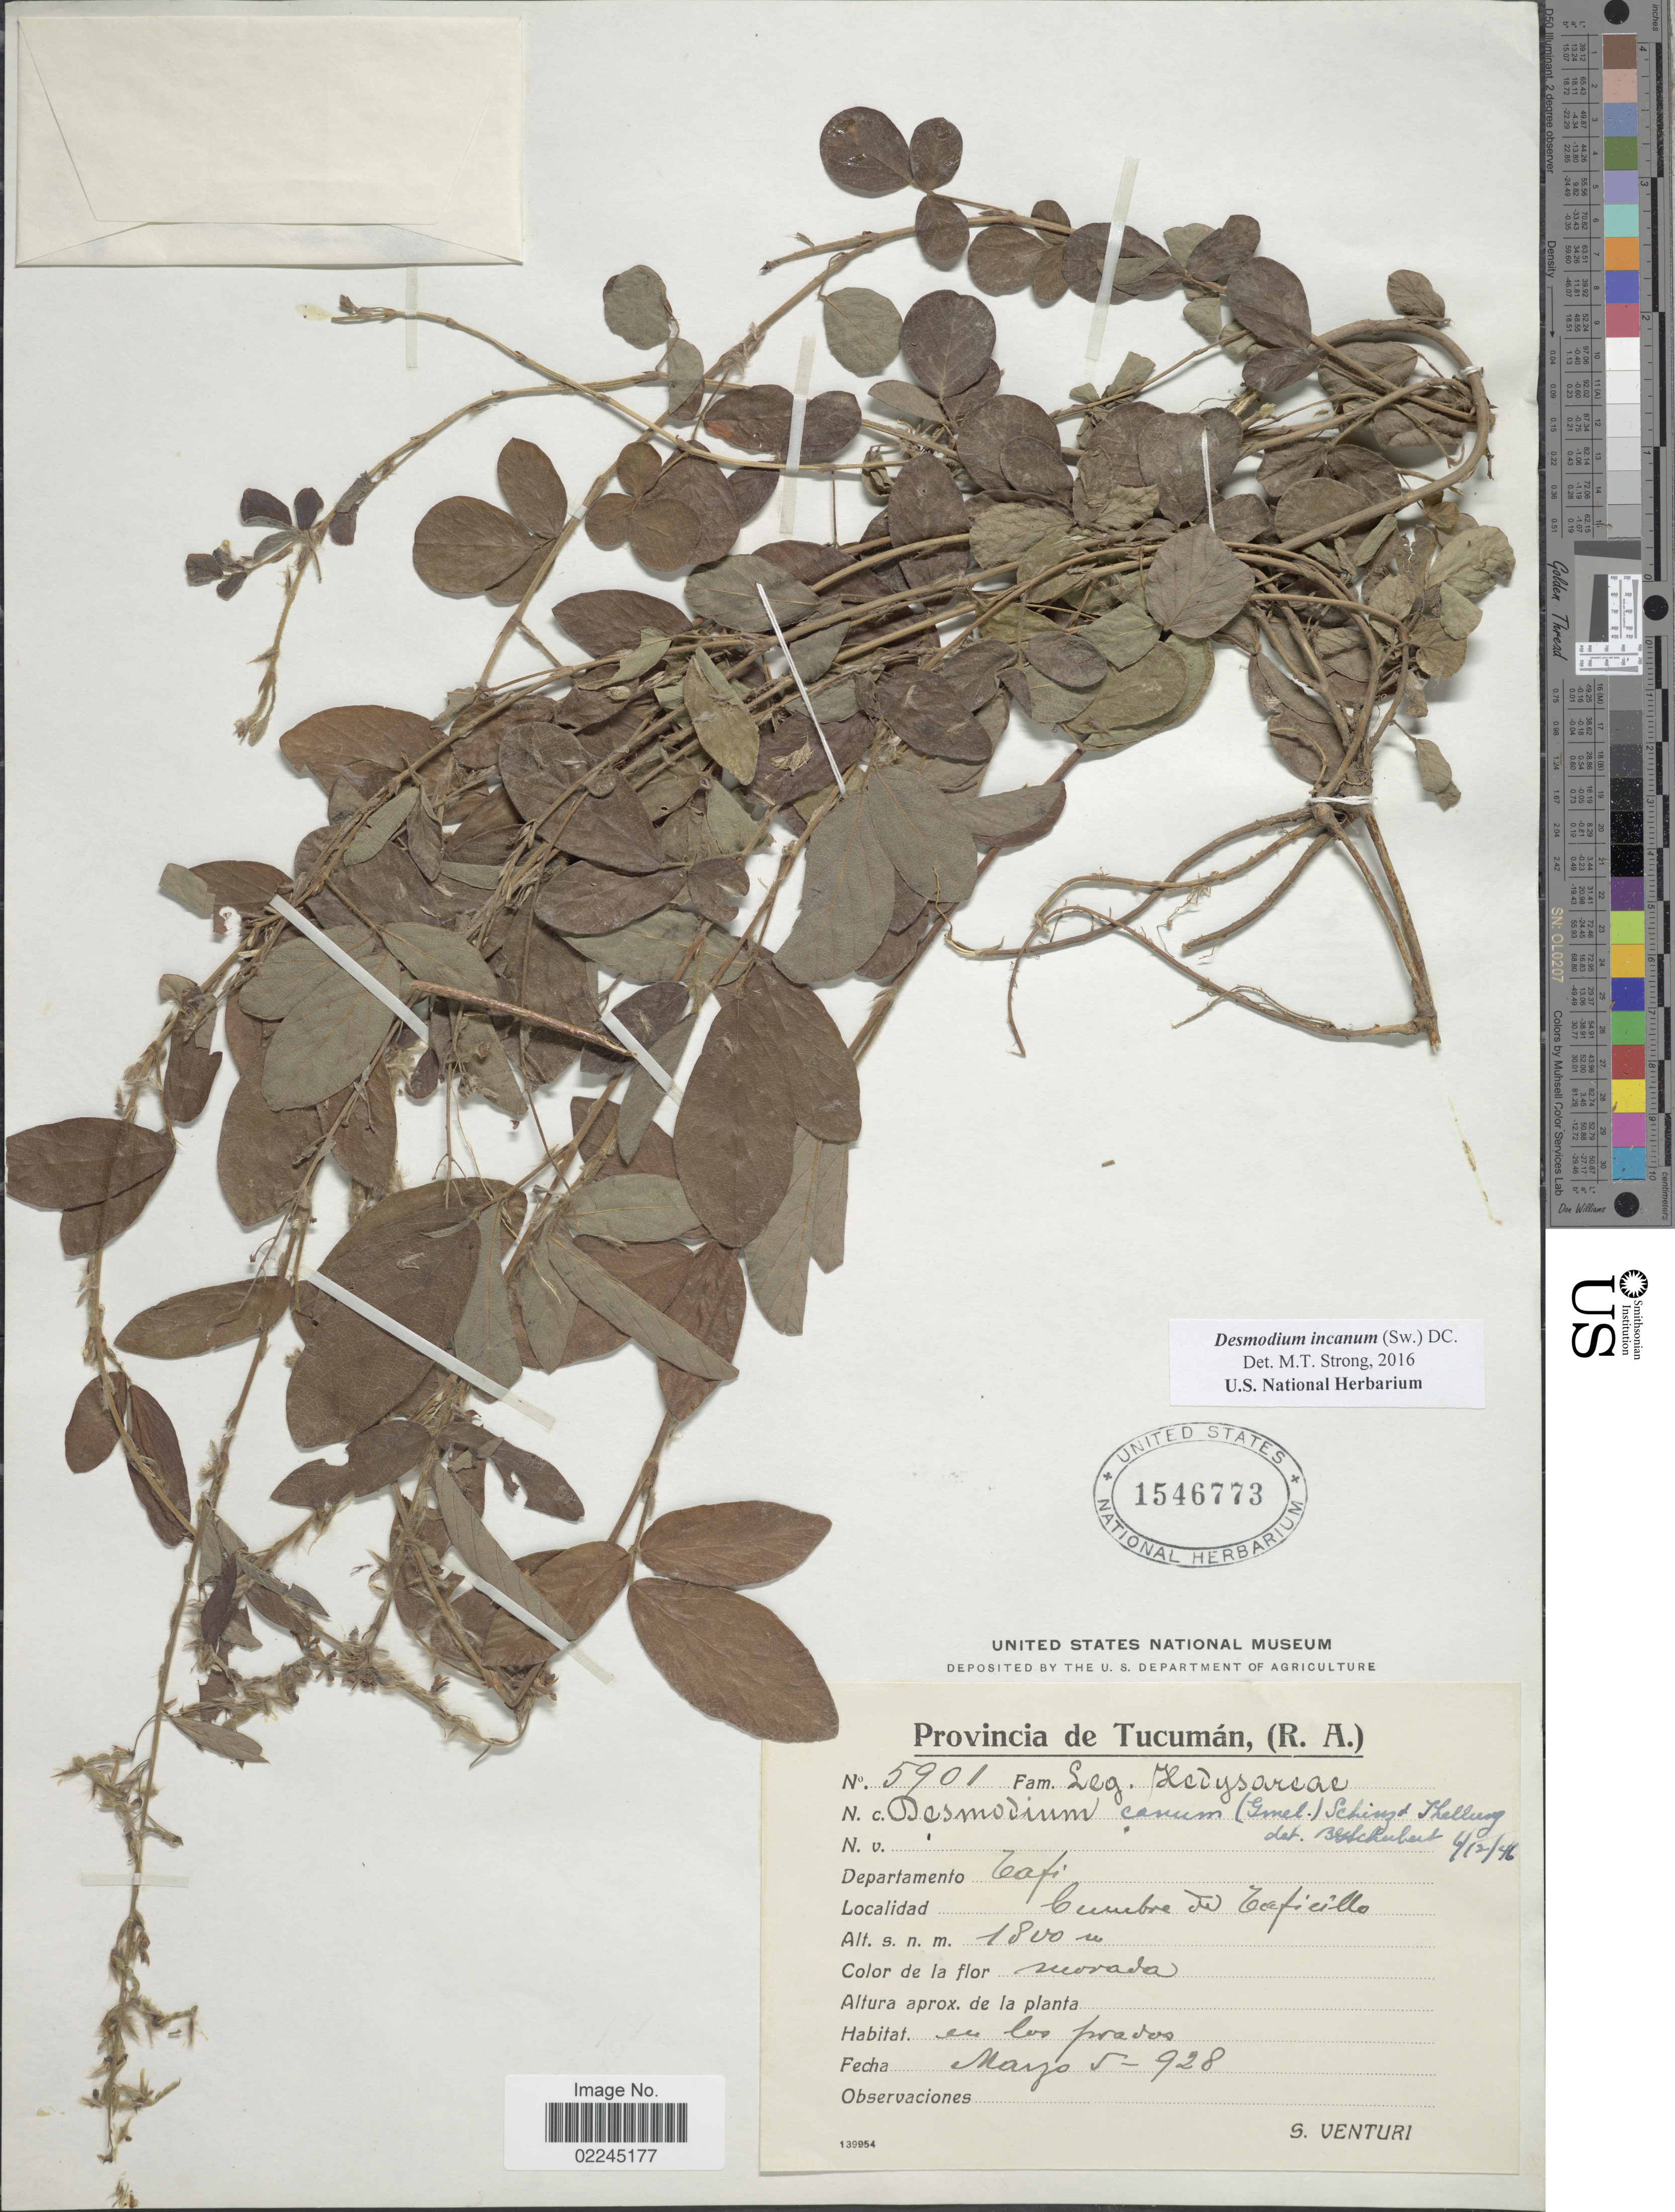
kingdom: Plantae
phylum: Tracheophyta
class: Magnoliopsida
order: Fabales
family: Fabaceae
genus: Desmodium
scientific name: Desmodium incanum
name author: (Sw.) DC.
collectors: S. Venturi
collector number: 5901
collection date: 1928-03-05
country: Argentina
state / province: Tucuman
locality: Provincia de Tucuman, (R.A.). Departamento Tafi. Cumbre de Taficillo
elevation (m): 1800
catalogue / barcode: US 1546773